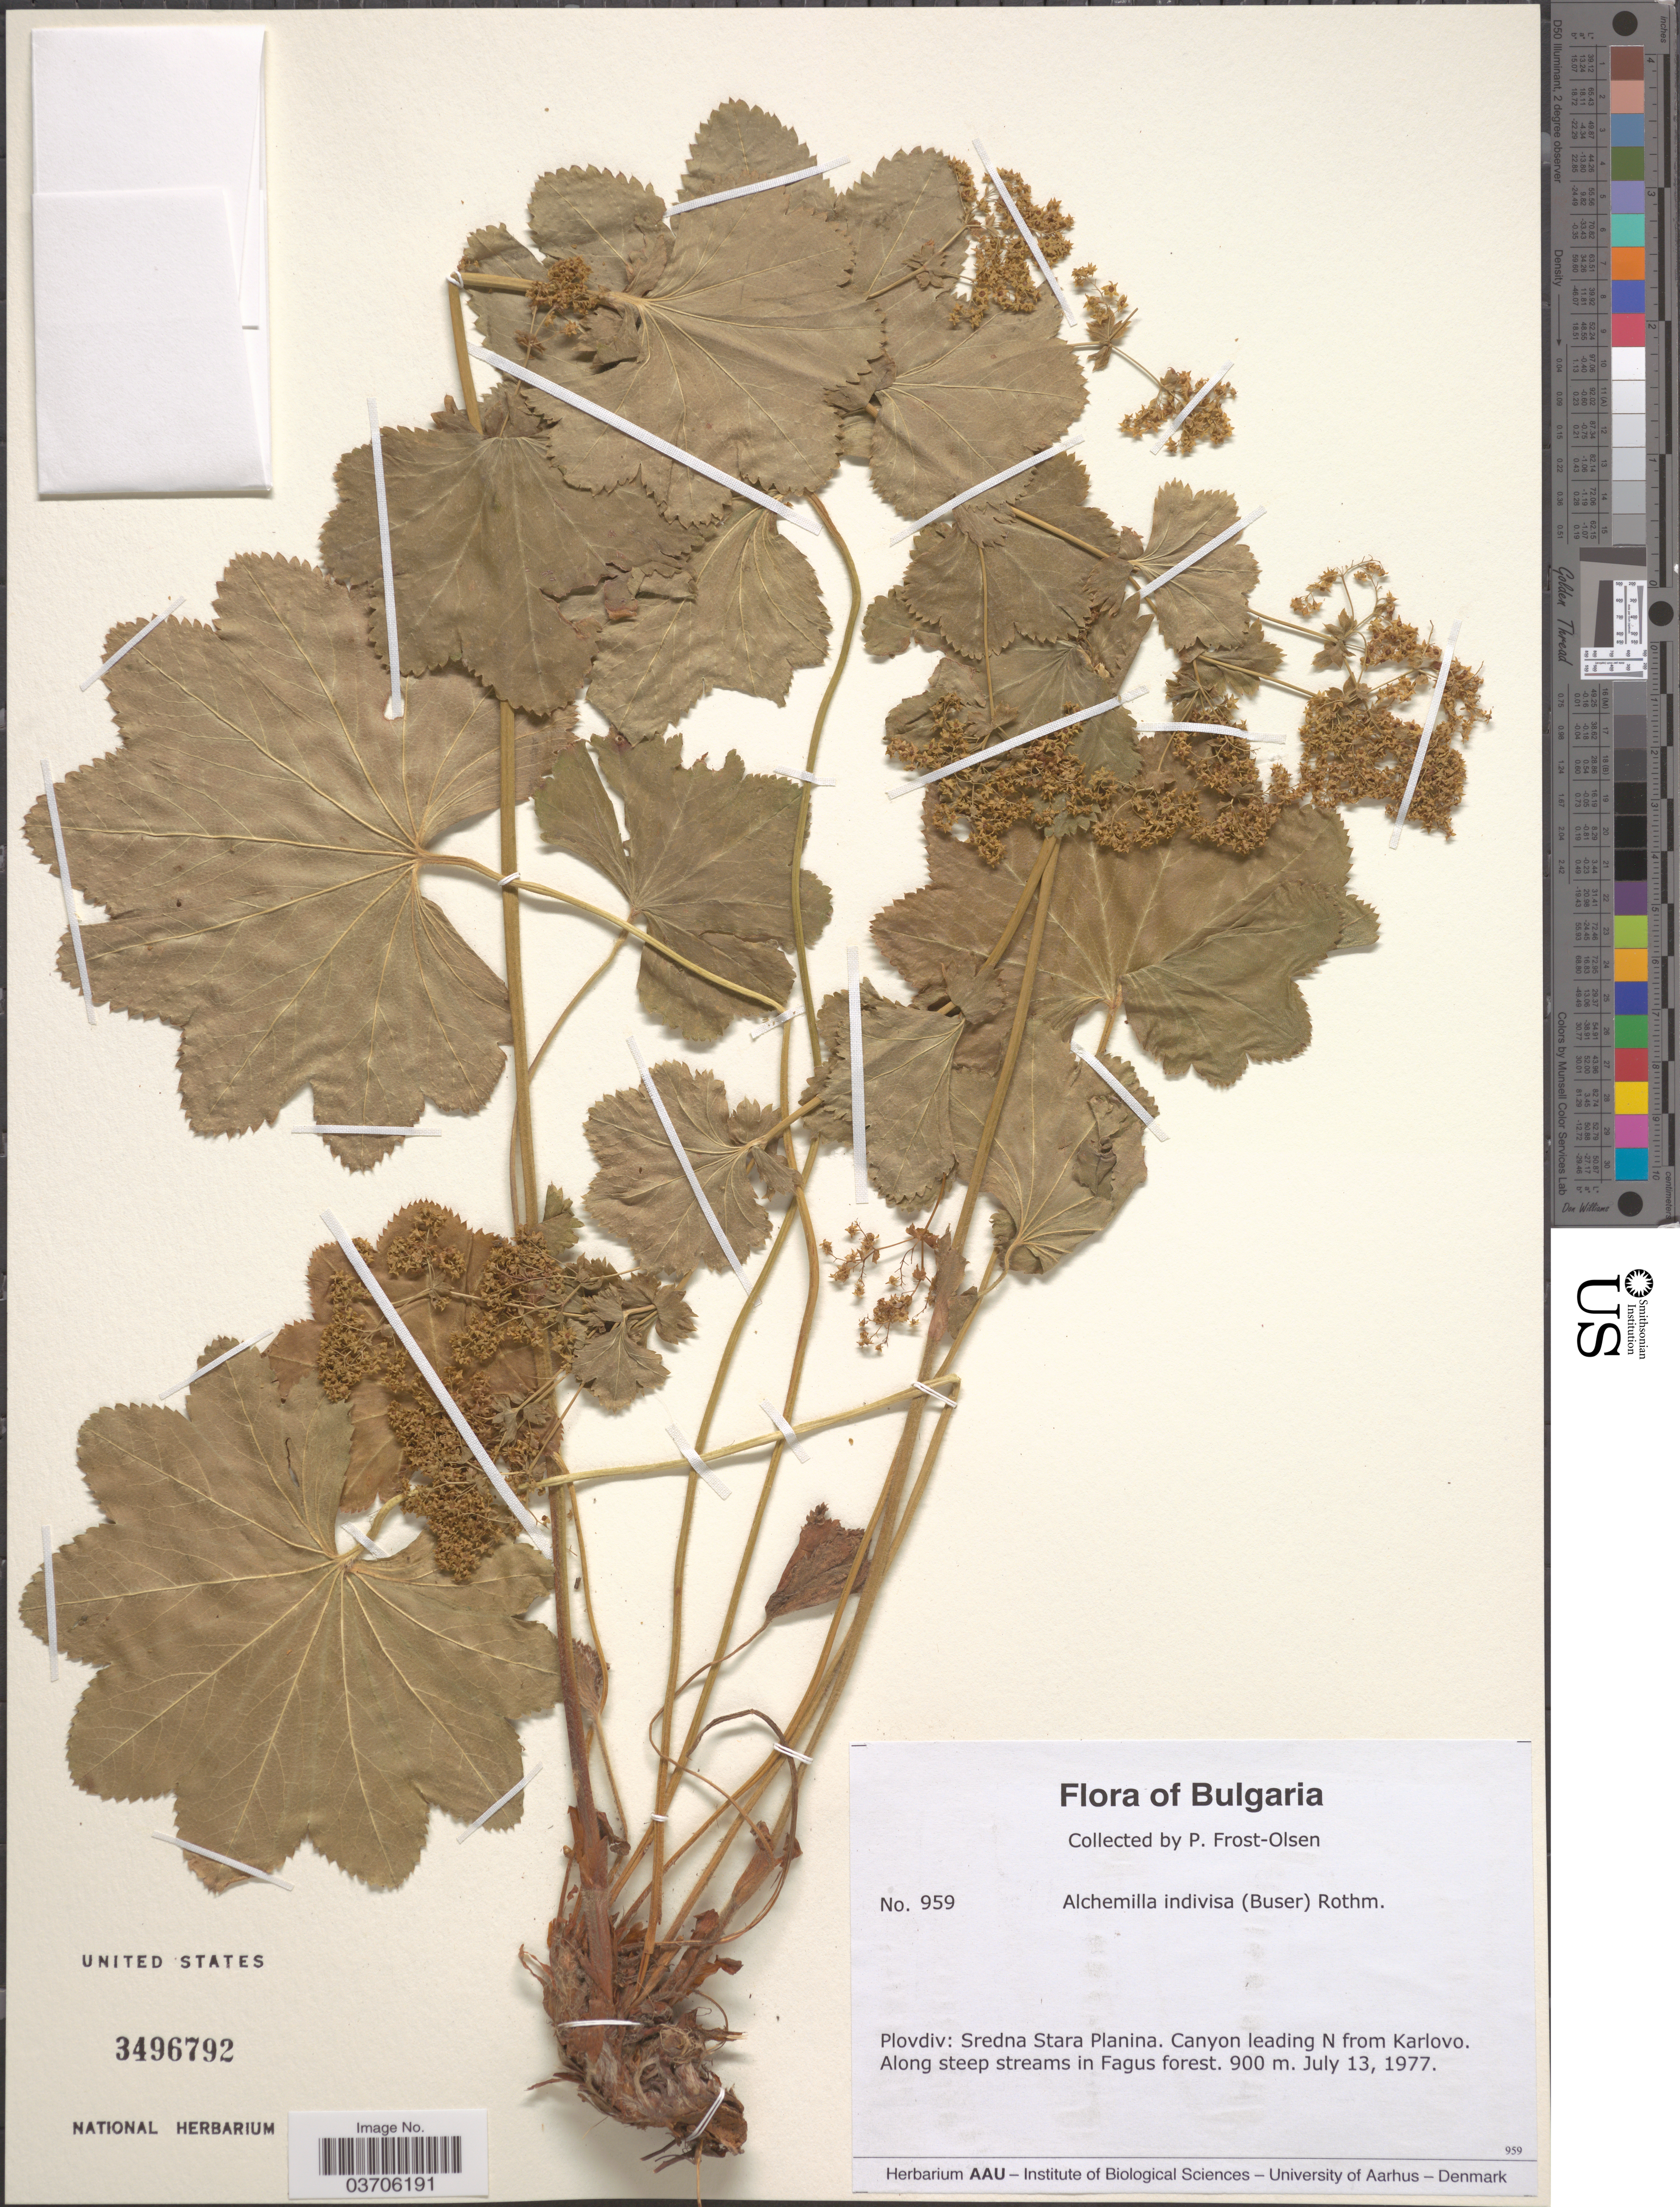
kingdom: Plantae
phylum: Tracheophyta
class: Magnoliopsida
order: Rosales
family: Rosaceae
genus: Alchemilla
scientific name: Alchemilla indivisa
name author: Formánek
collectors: P. Frost-Olsen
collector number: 959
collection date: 1977-07-13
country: Bulgaria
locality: Plovdiv: Sredna Stara Planina. Canyon leading N from Karlovo.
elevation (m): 900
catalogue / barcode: US 3496792